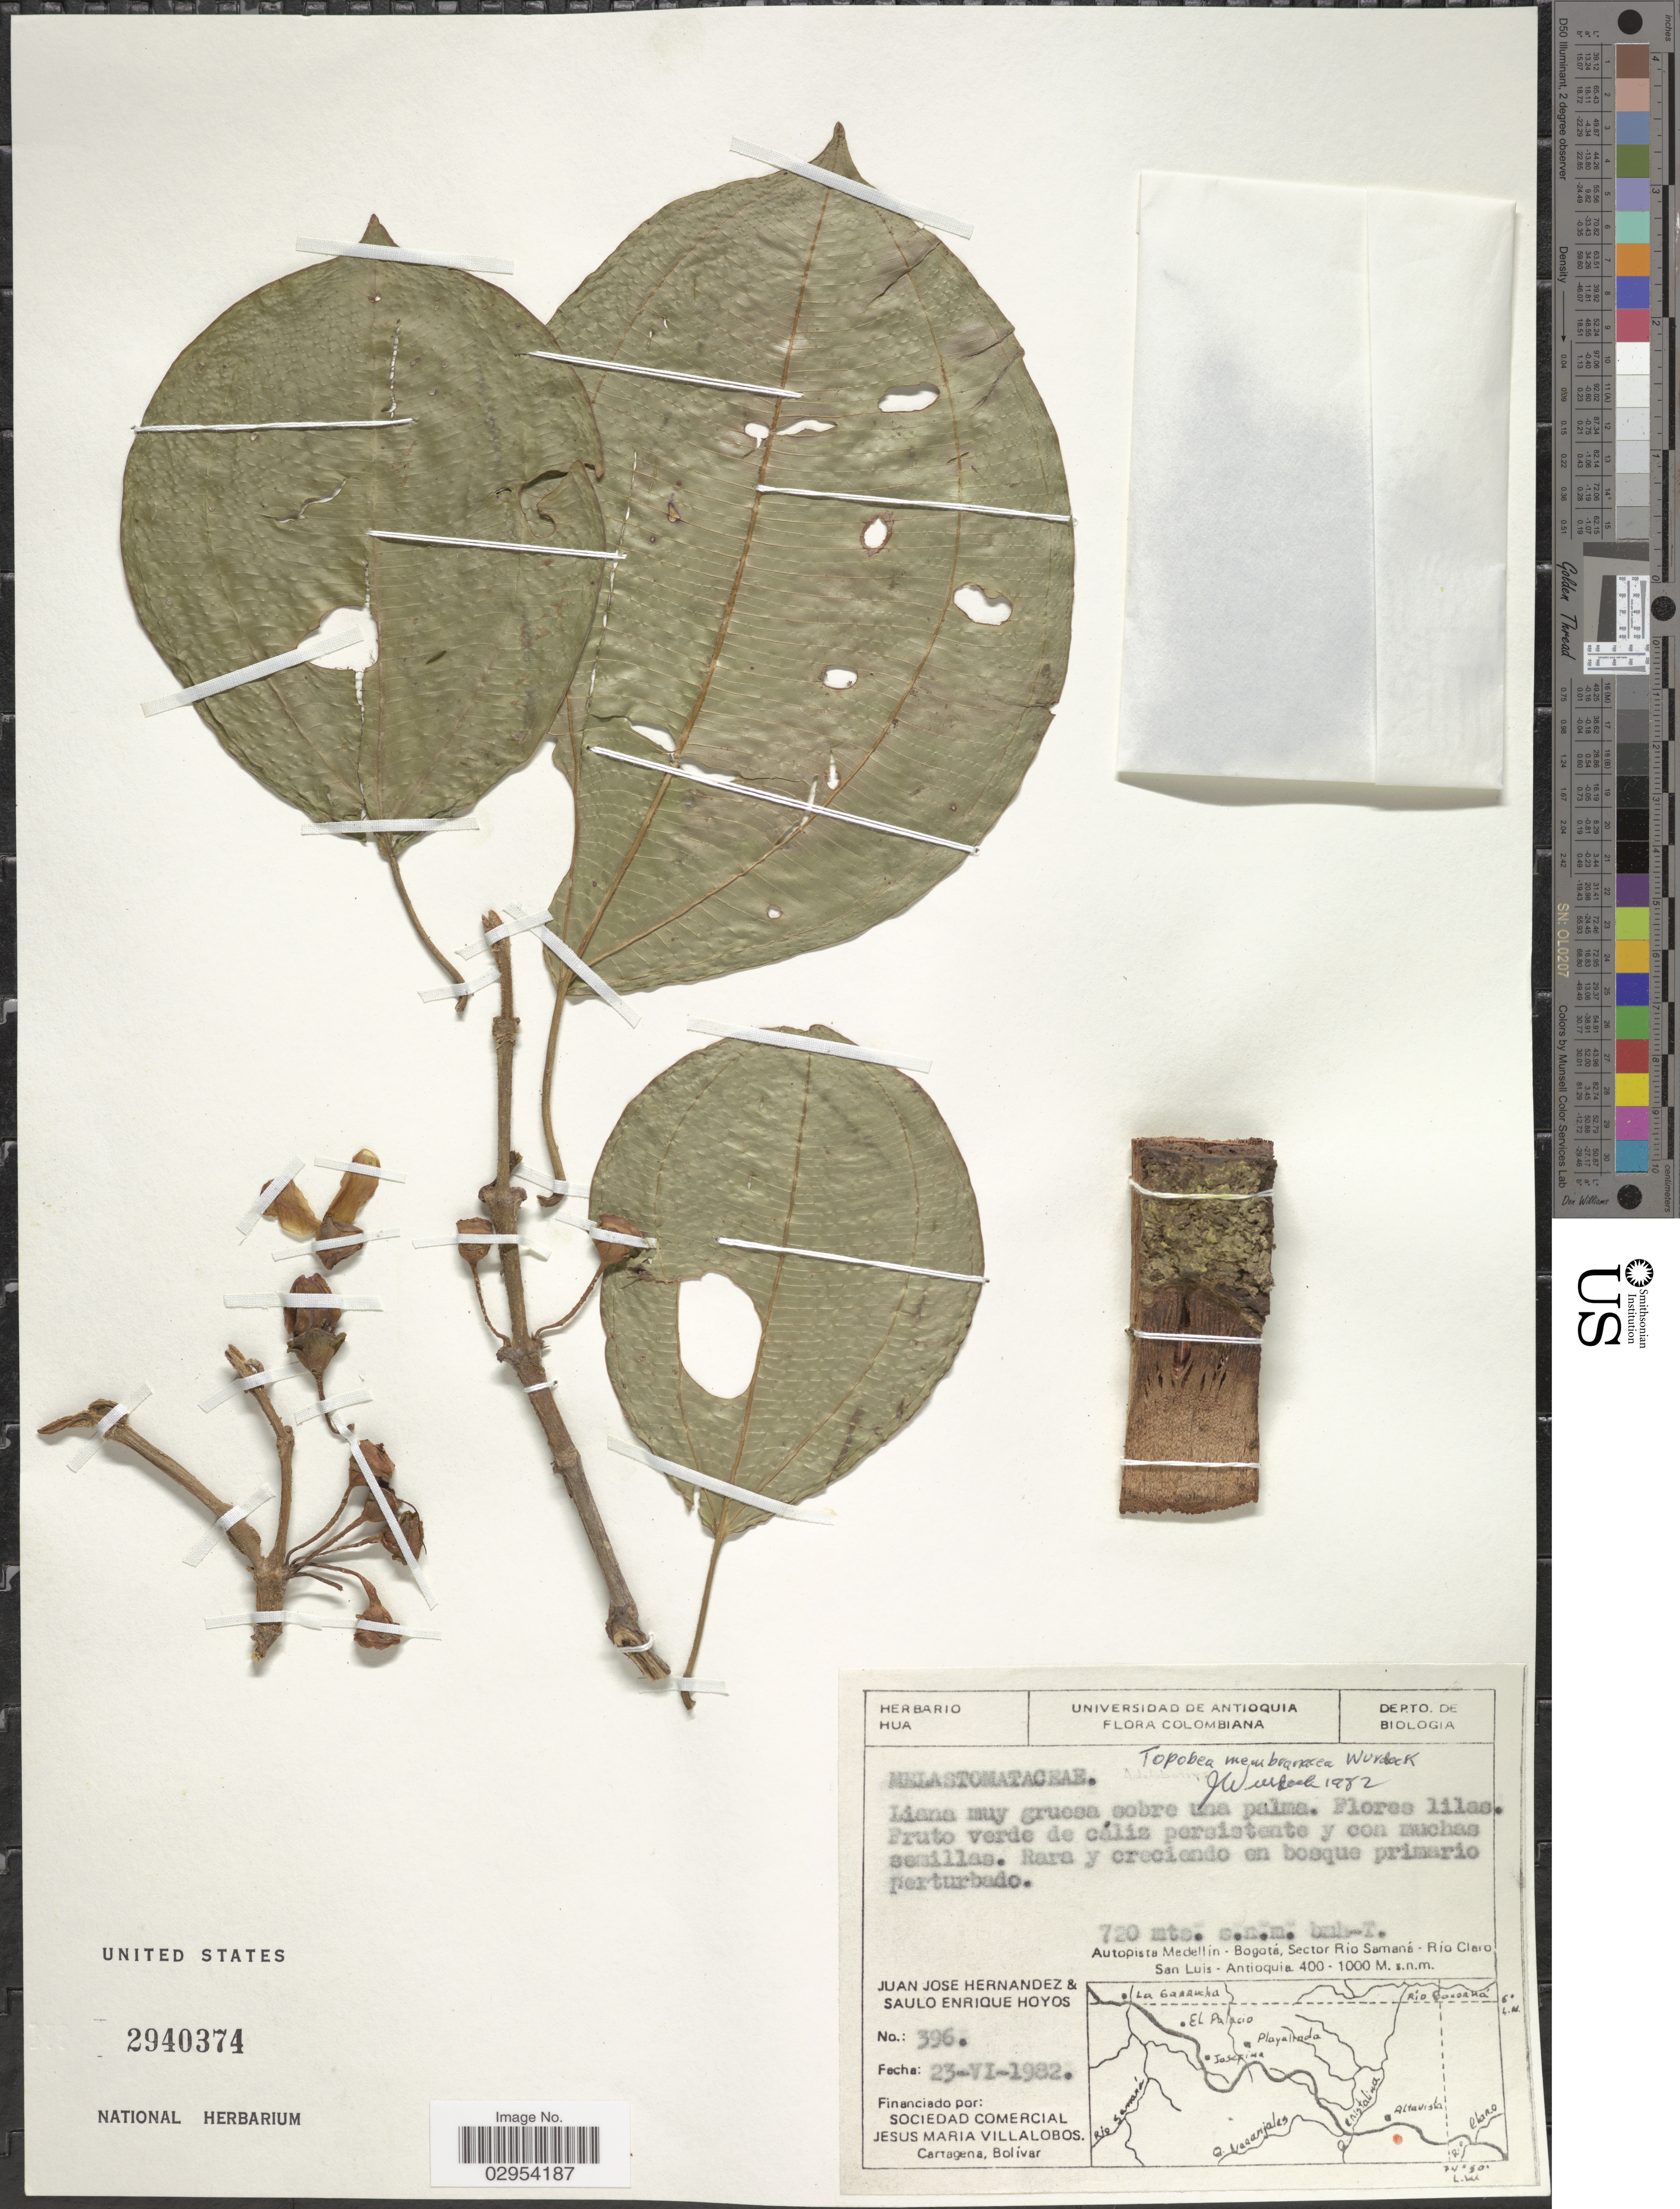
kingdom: Plantae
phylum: Tracheophyta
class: Magnoliopsida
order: Myrtales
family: Melastomataceae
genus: Topobea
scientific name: Topobea membranacea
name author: Wurdack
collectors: J. J. Hernandez & S. E. Hoyos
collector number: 396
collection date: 1982-06-23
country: Colombia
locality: Autopista Medellín - Bogotá, Sector Río Samaná - Río Claro, San Luis - Antioquia.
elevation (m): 720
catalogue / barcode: US 2940374